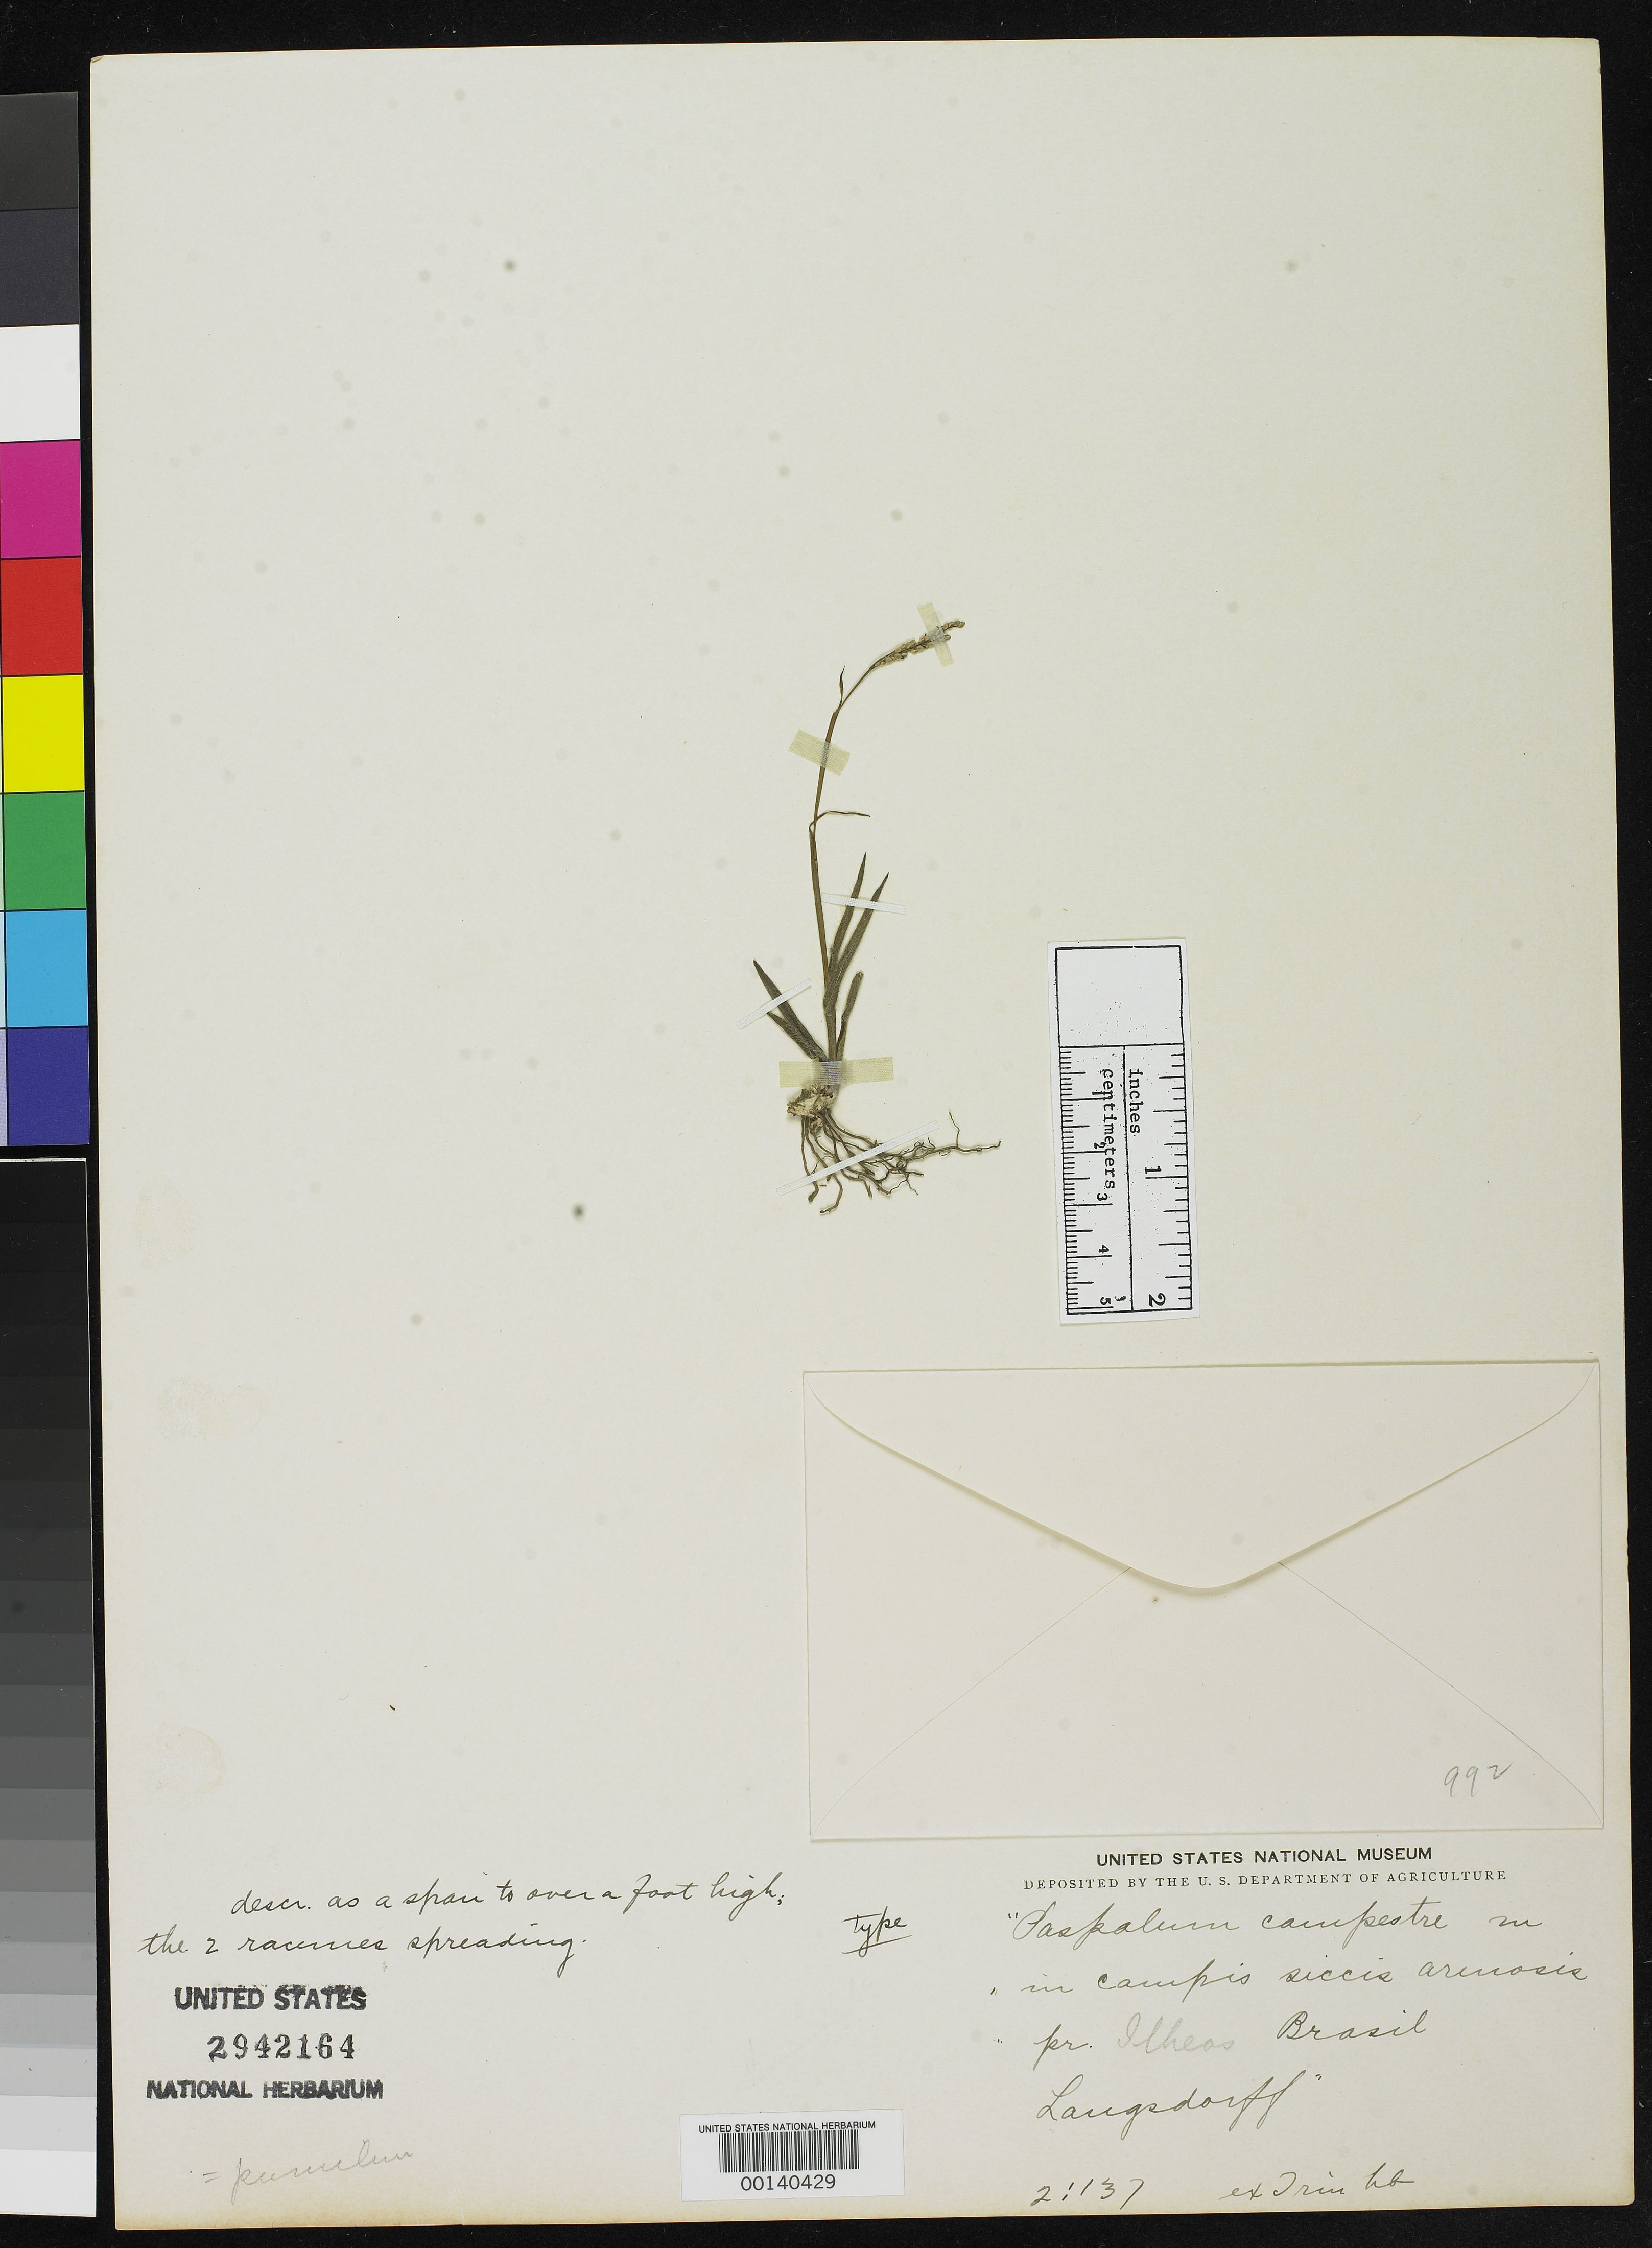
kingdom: Plantae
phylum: Tracheophyta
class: Liliopsida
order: Poales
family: Poaceae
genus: Paspalum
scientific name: Paspalum campestre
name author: Trin.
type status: Type Fragment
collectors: G. H. von Langsdorff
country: Brazil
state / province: Bahia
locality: Near Ilheus.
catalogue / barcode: US 2942164